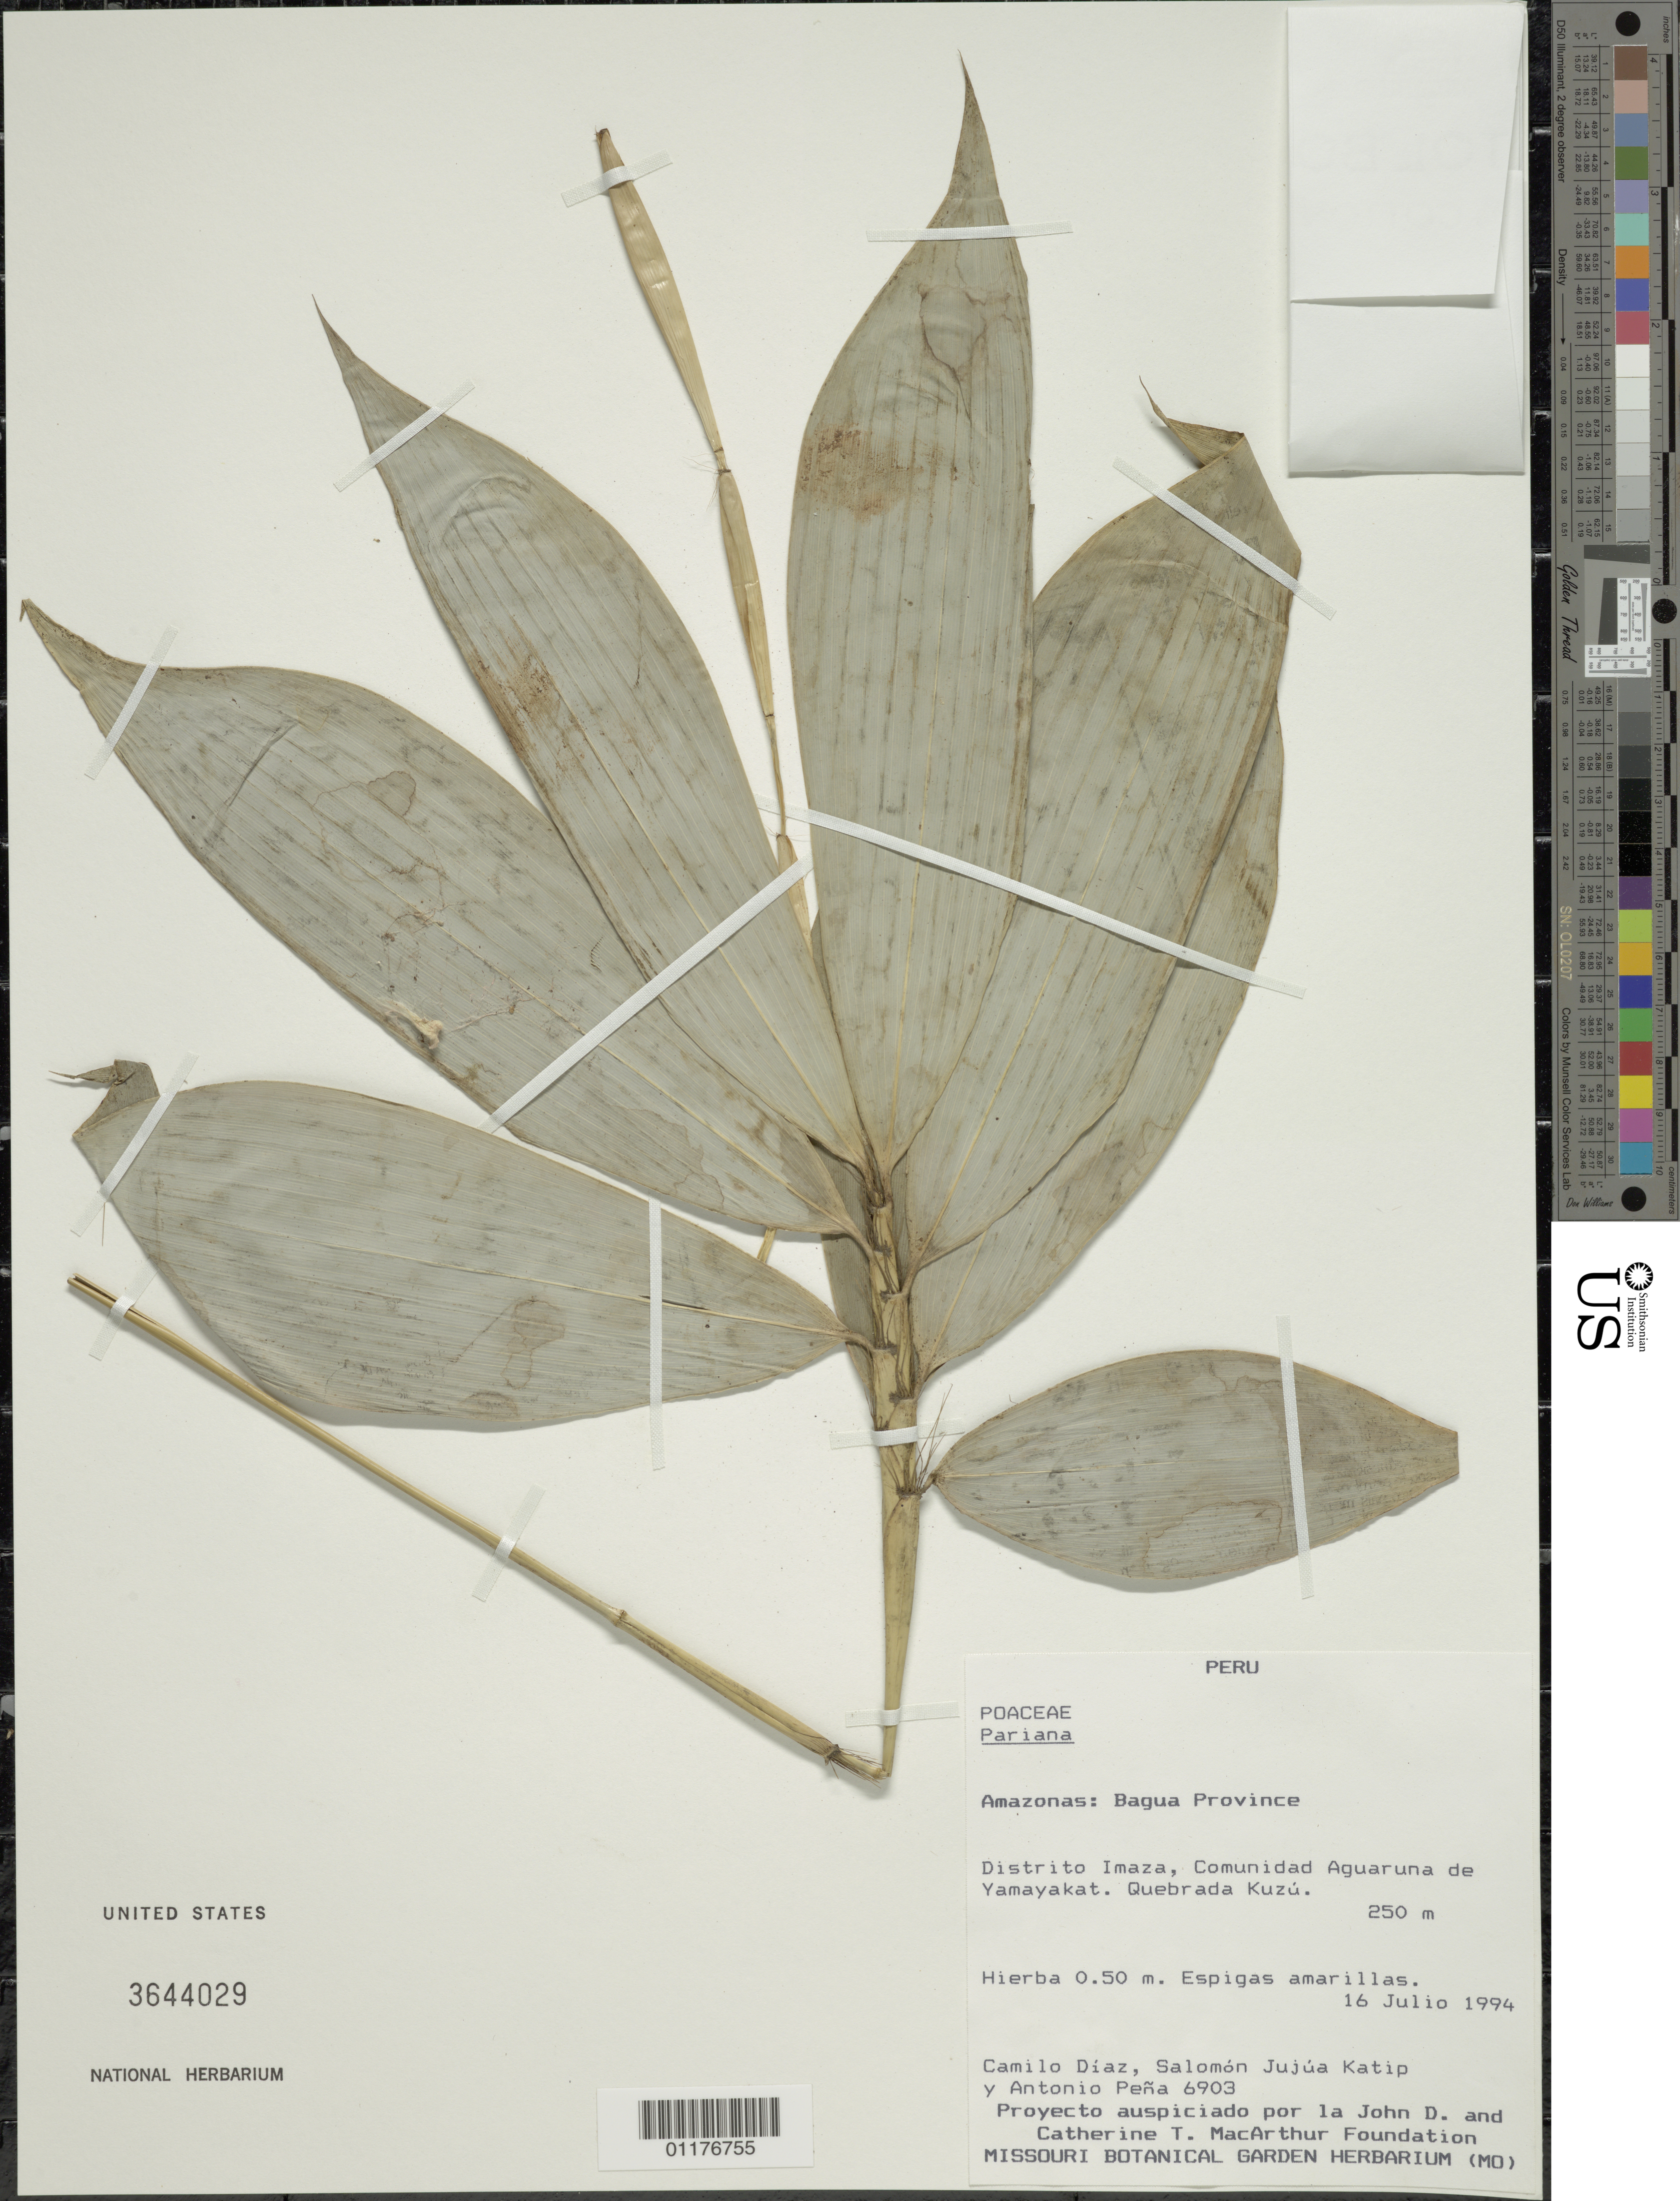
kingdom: Plantae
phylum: Tracheophyta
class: Liliopsida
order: Poales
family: Poaceae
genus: Pariana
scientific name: Pariana sp.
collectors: C. Díaz, S. Jujúa Katip & A. Peña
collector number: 6903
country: Peru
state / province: Amazonas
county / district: Bagua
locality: Imaza, "Comunidad Aguaruna de Yamayakat, Quebrada Kuzu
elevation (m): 250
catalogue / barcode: US 3644029